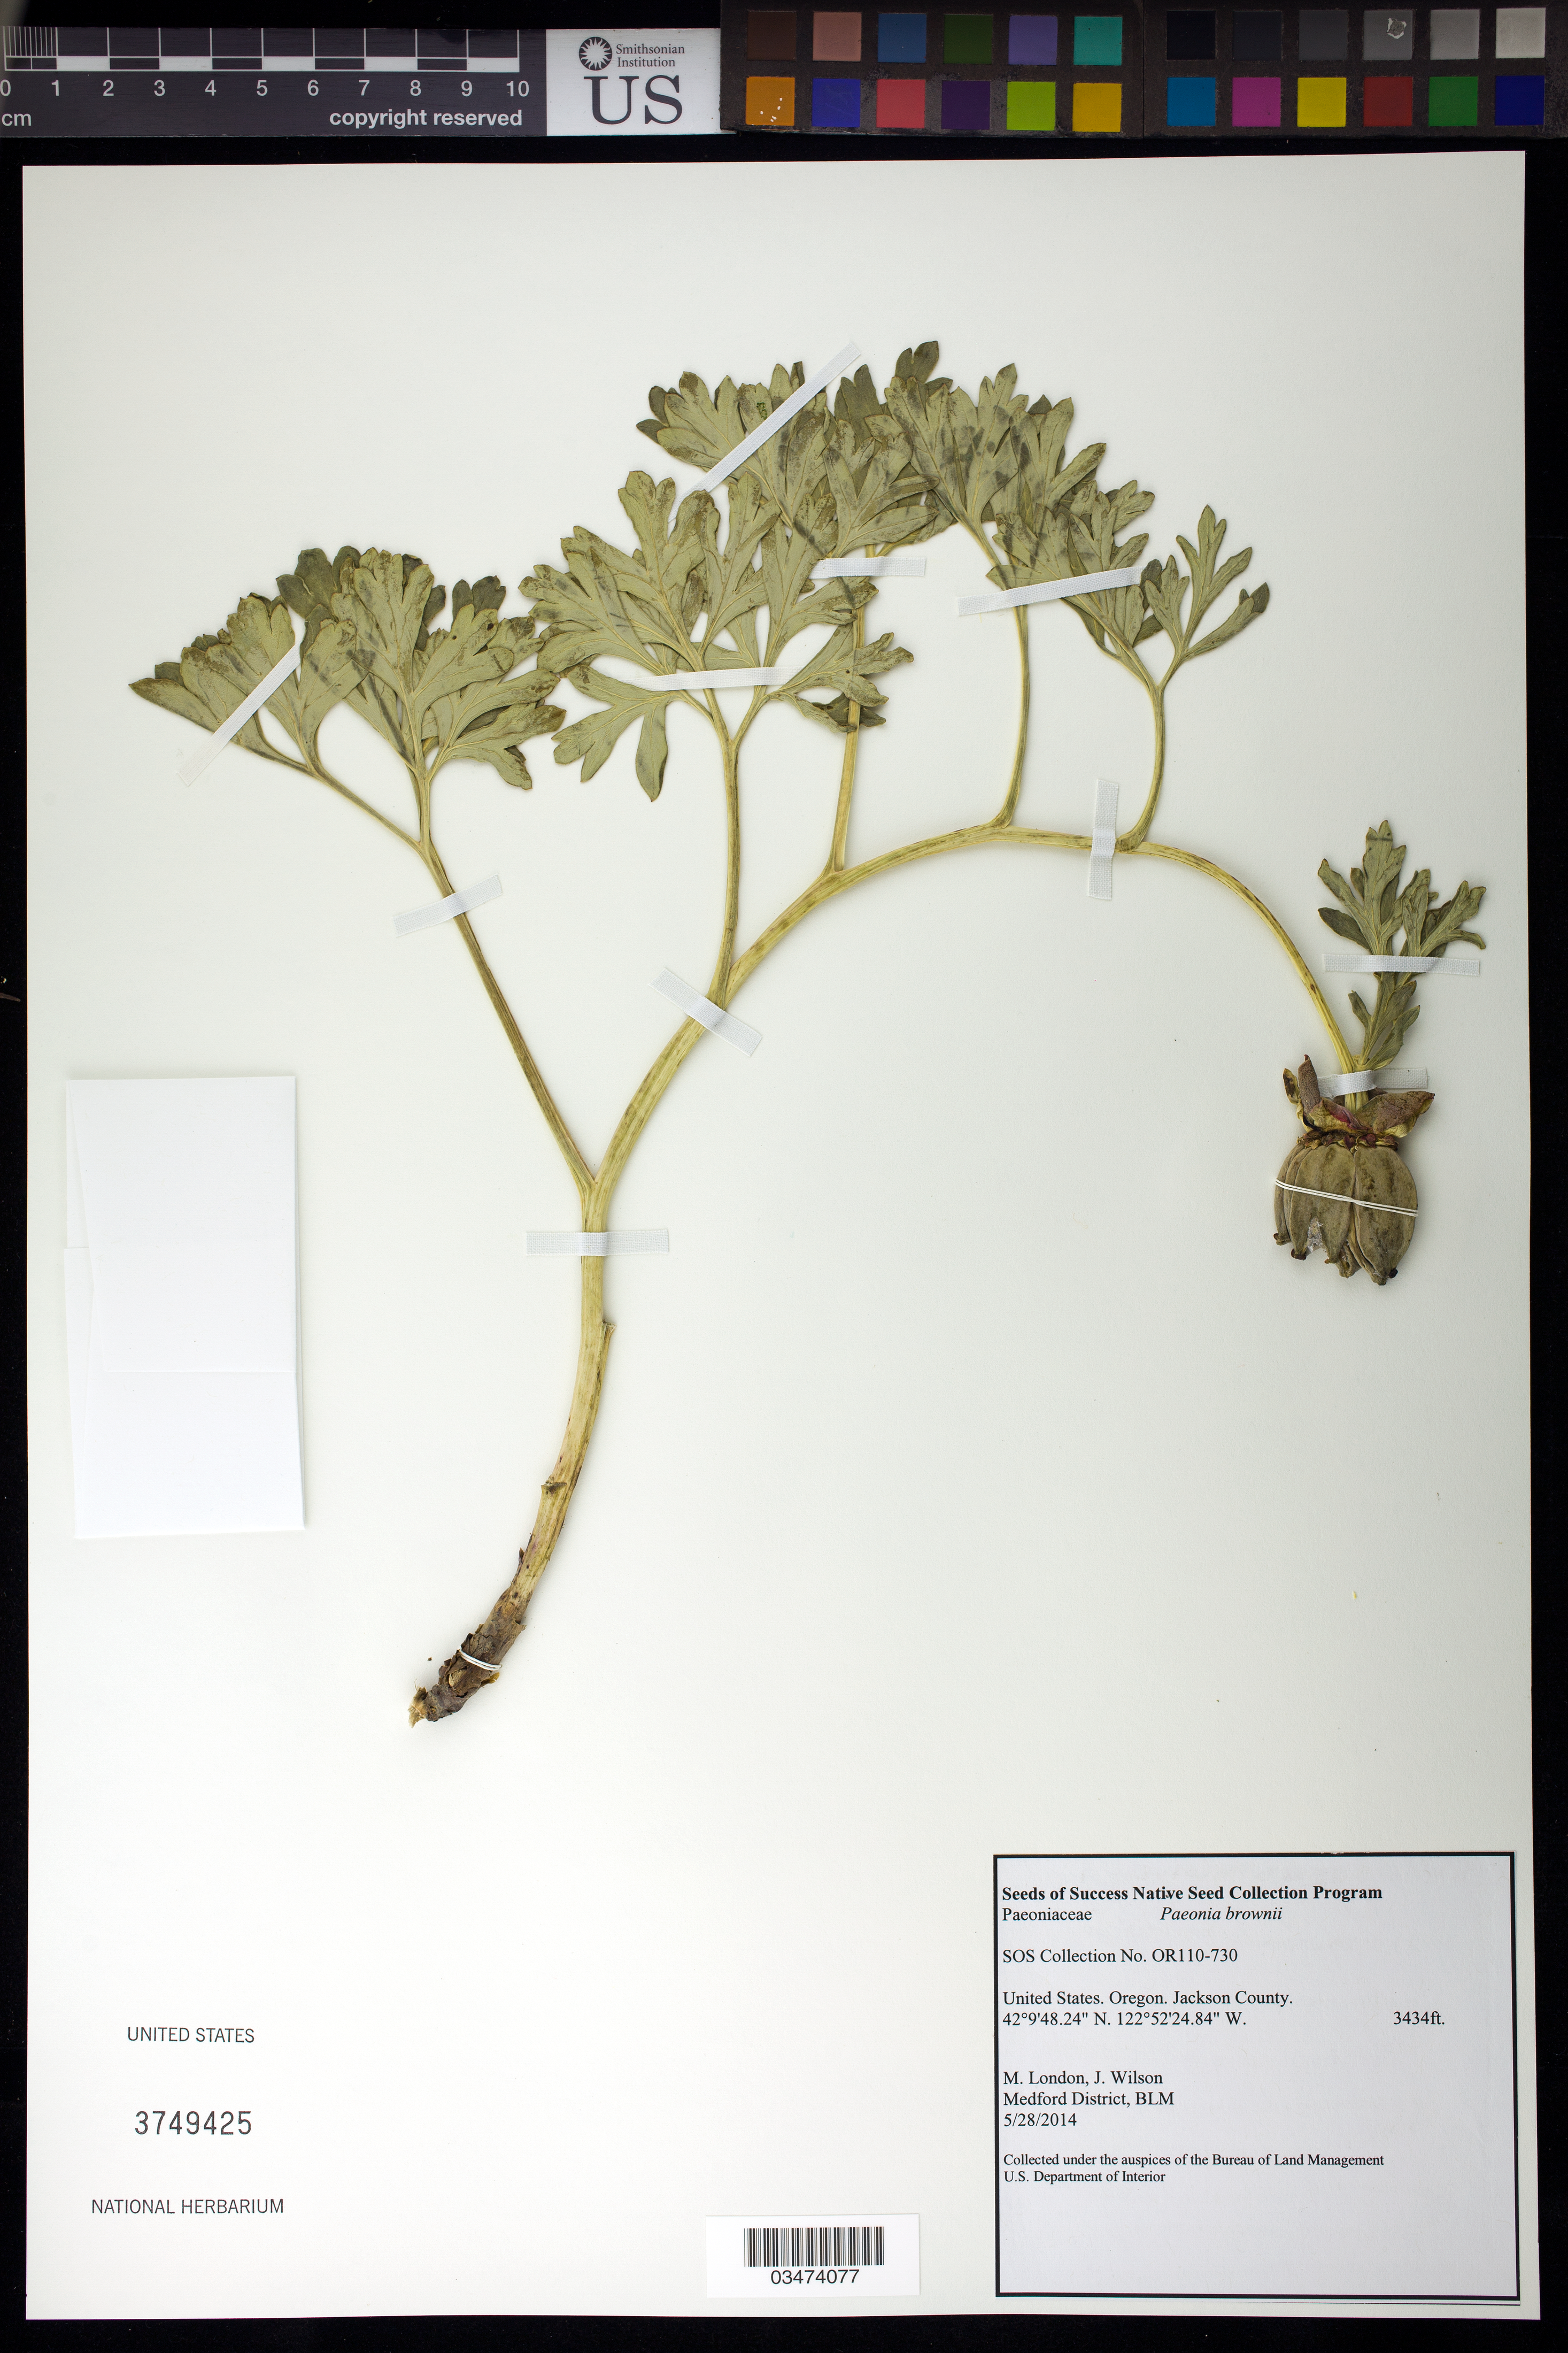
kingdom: Plantae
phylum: Tracheophyta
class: Magnoliopsida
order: Saxifragales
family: Paeoniaceae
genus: Paeonia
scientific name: Paeonia brownii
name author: Douglas ex Hook.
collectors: M. London & J. Wilson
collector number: OR110-730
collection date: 2014-05-28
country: United States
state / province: Oregon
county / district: Jackson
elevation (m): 1047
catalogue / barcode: US 3749425